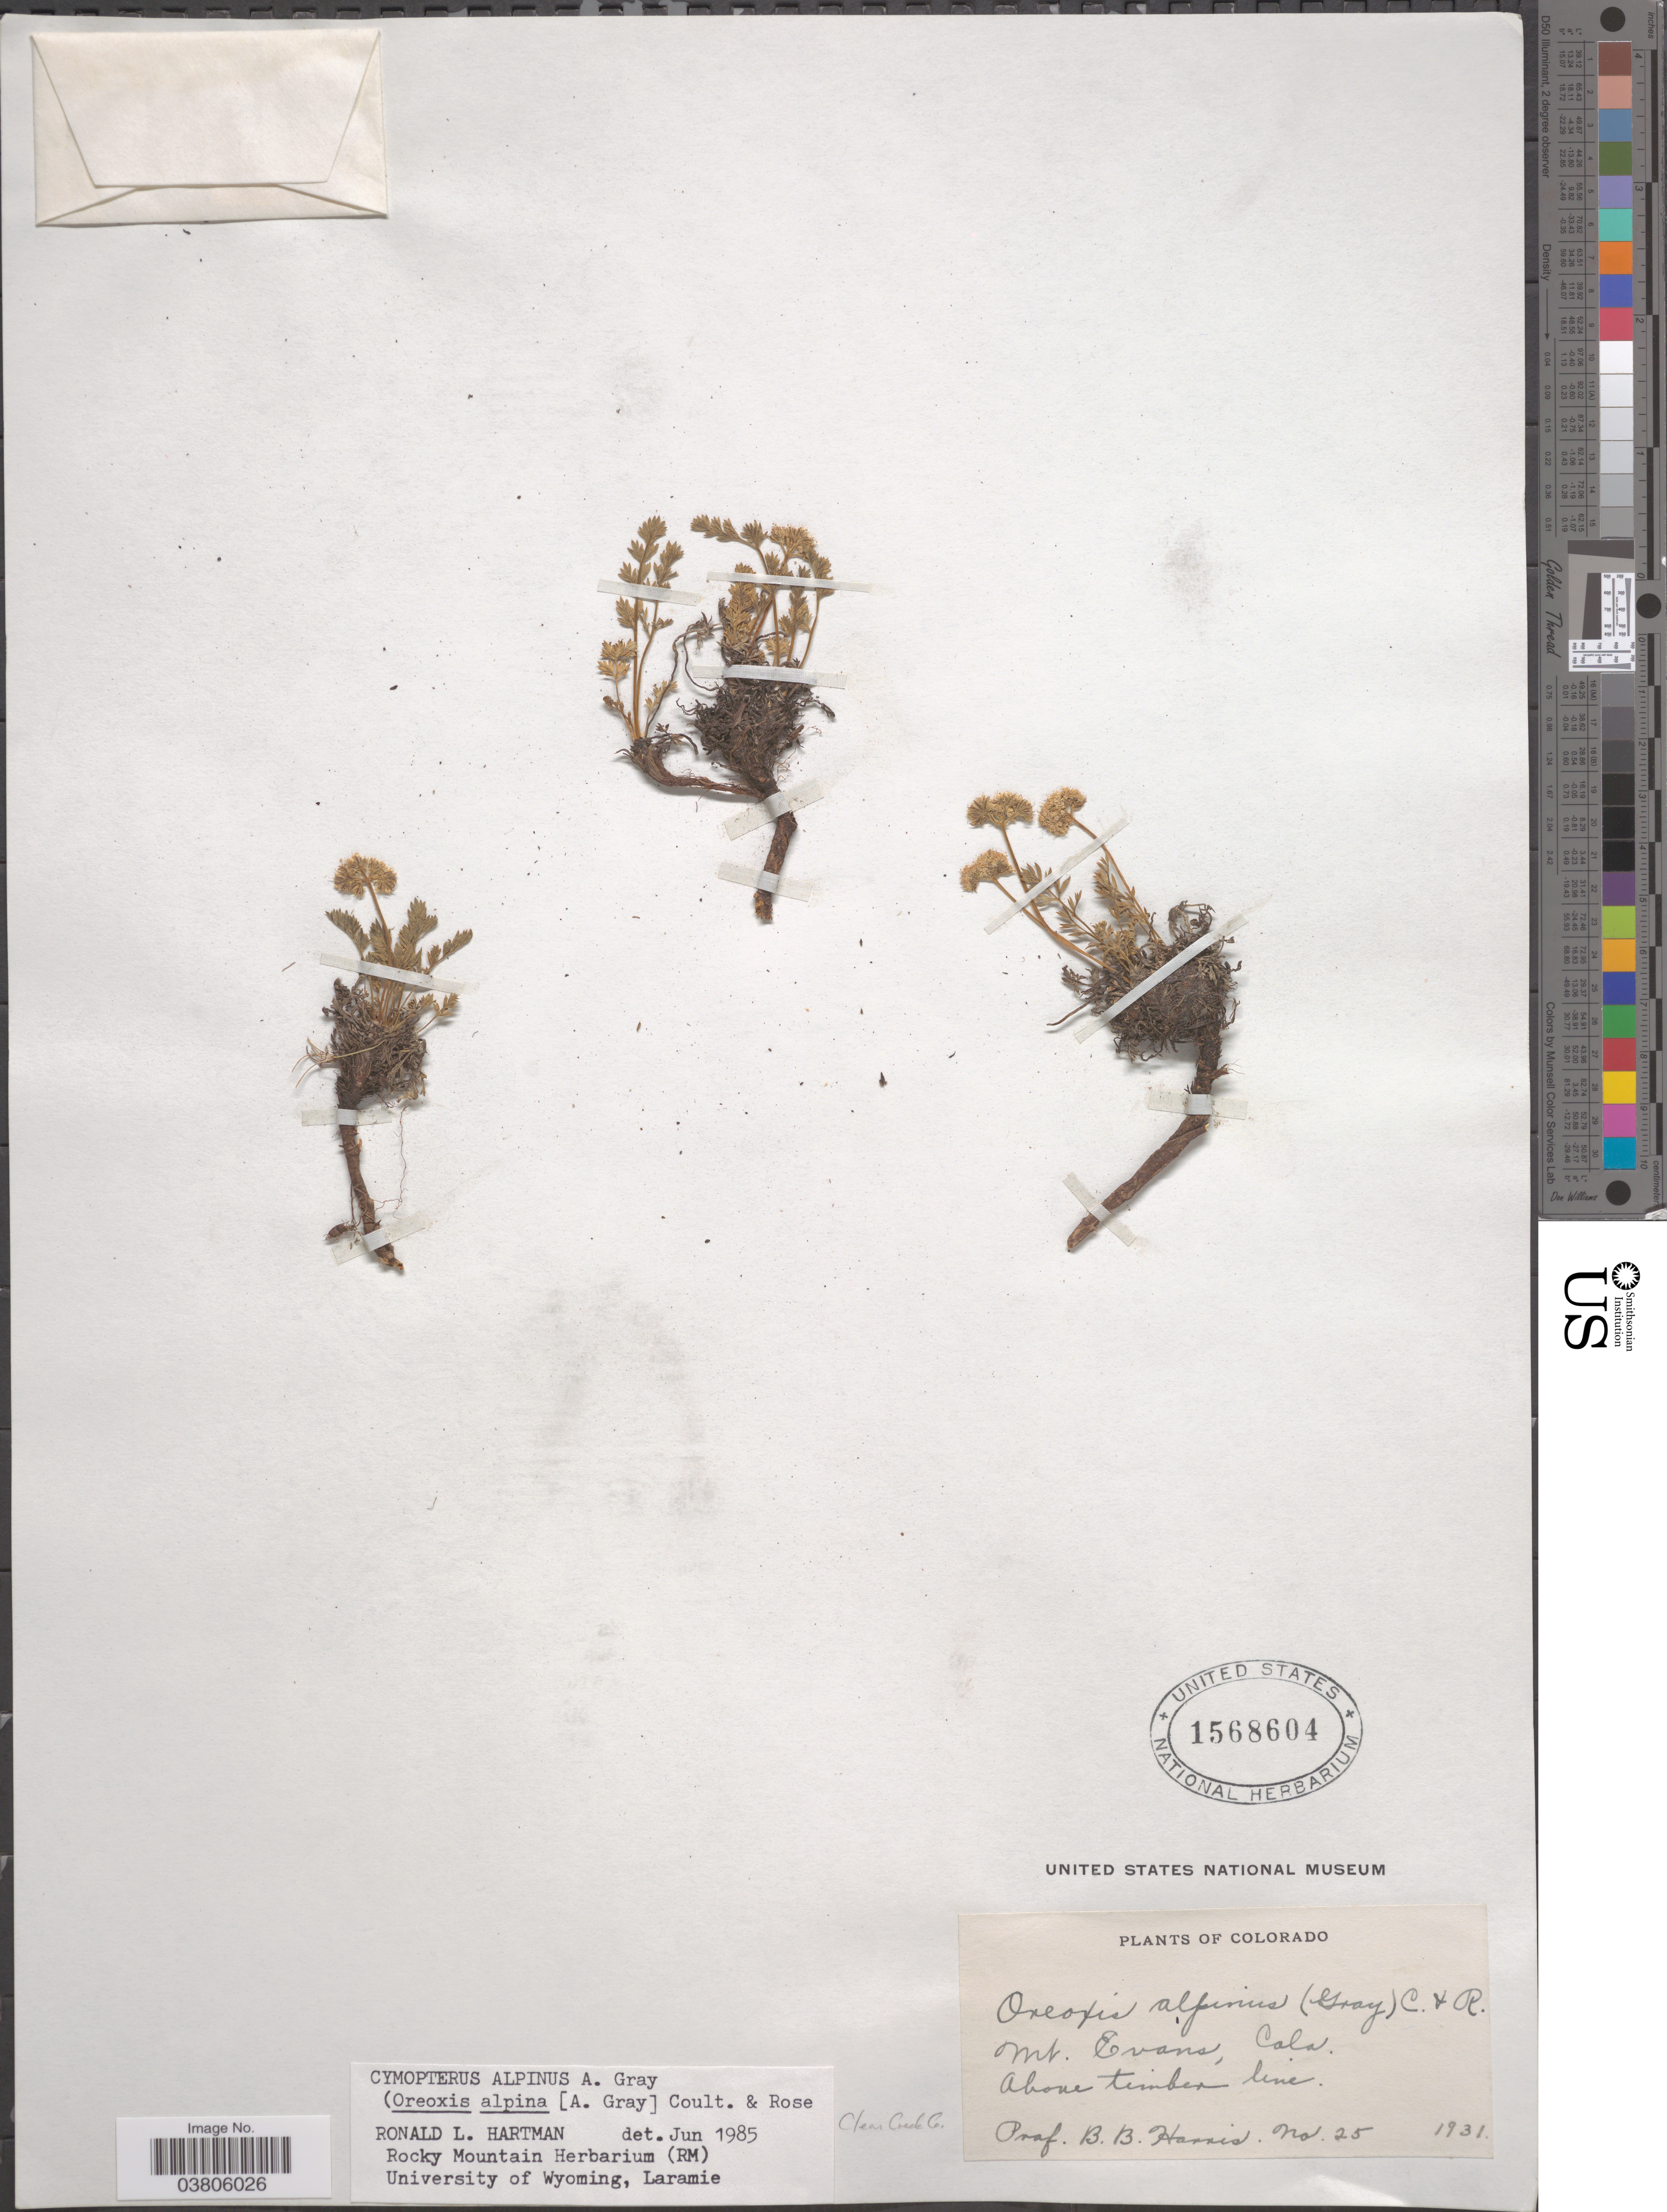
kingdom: Plantae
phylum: Tracheophyta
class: Magnoliopsida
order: Apiales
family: Apiaceae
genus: Cymopterus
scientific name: Cymopterus alpinus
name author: A. Gray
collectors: B. B. Harris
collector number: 25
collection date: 1931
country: United States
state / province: Colorado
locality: Mt. Evans. Above timber line. Clear Creek Co.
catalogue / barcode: US 1568604